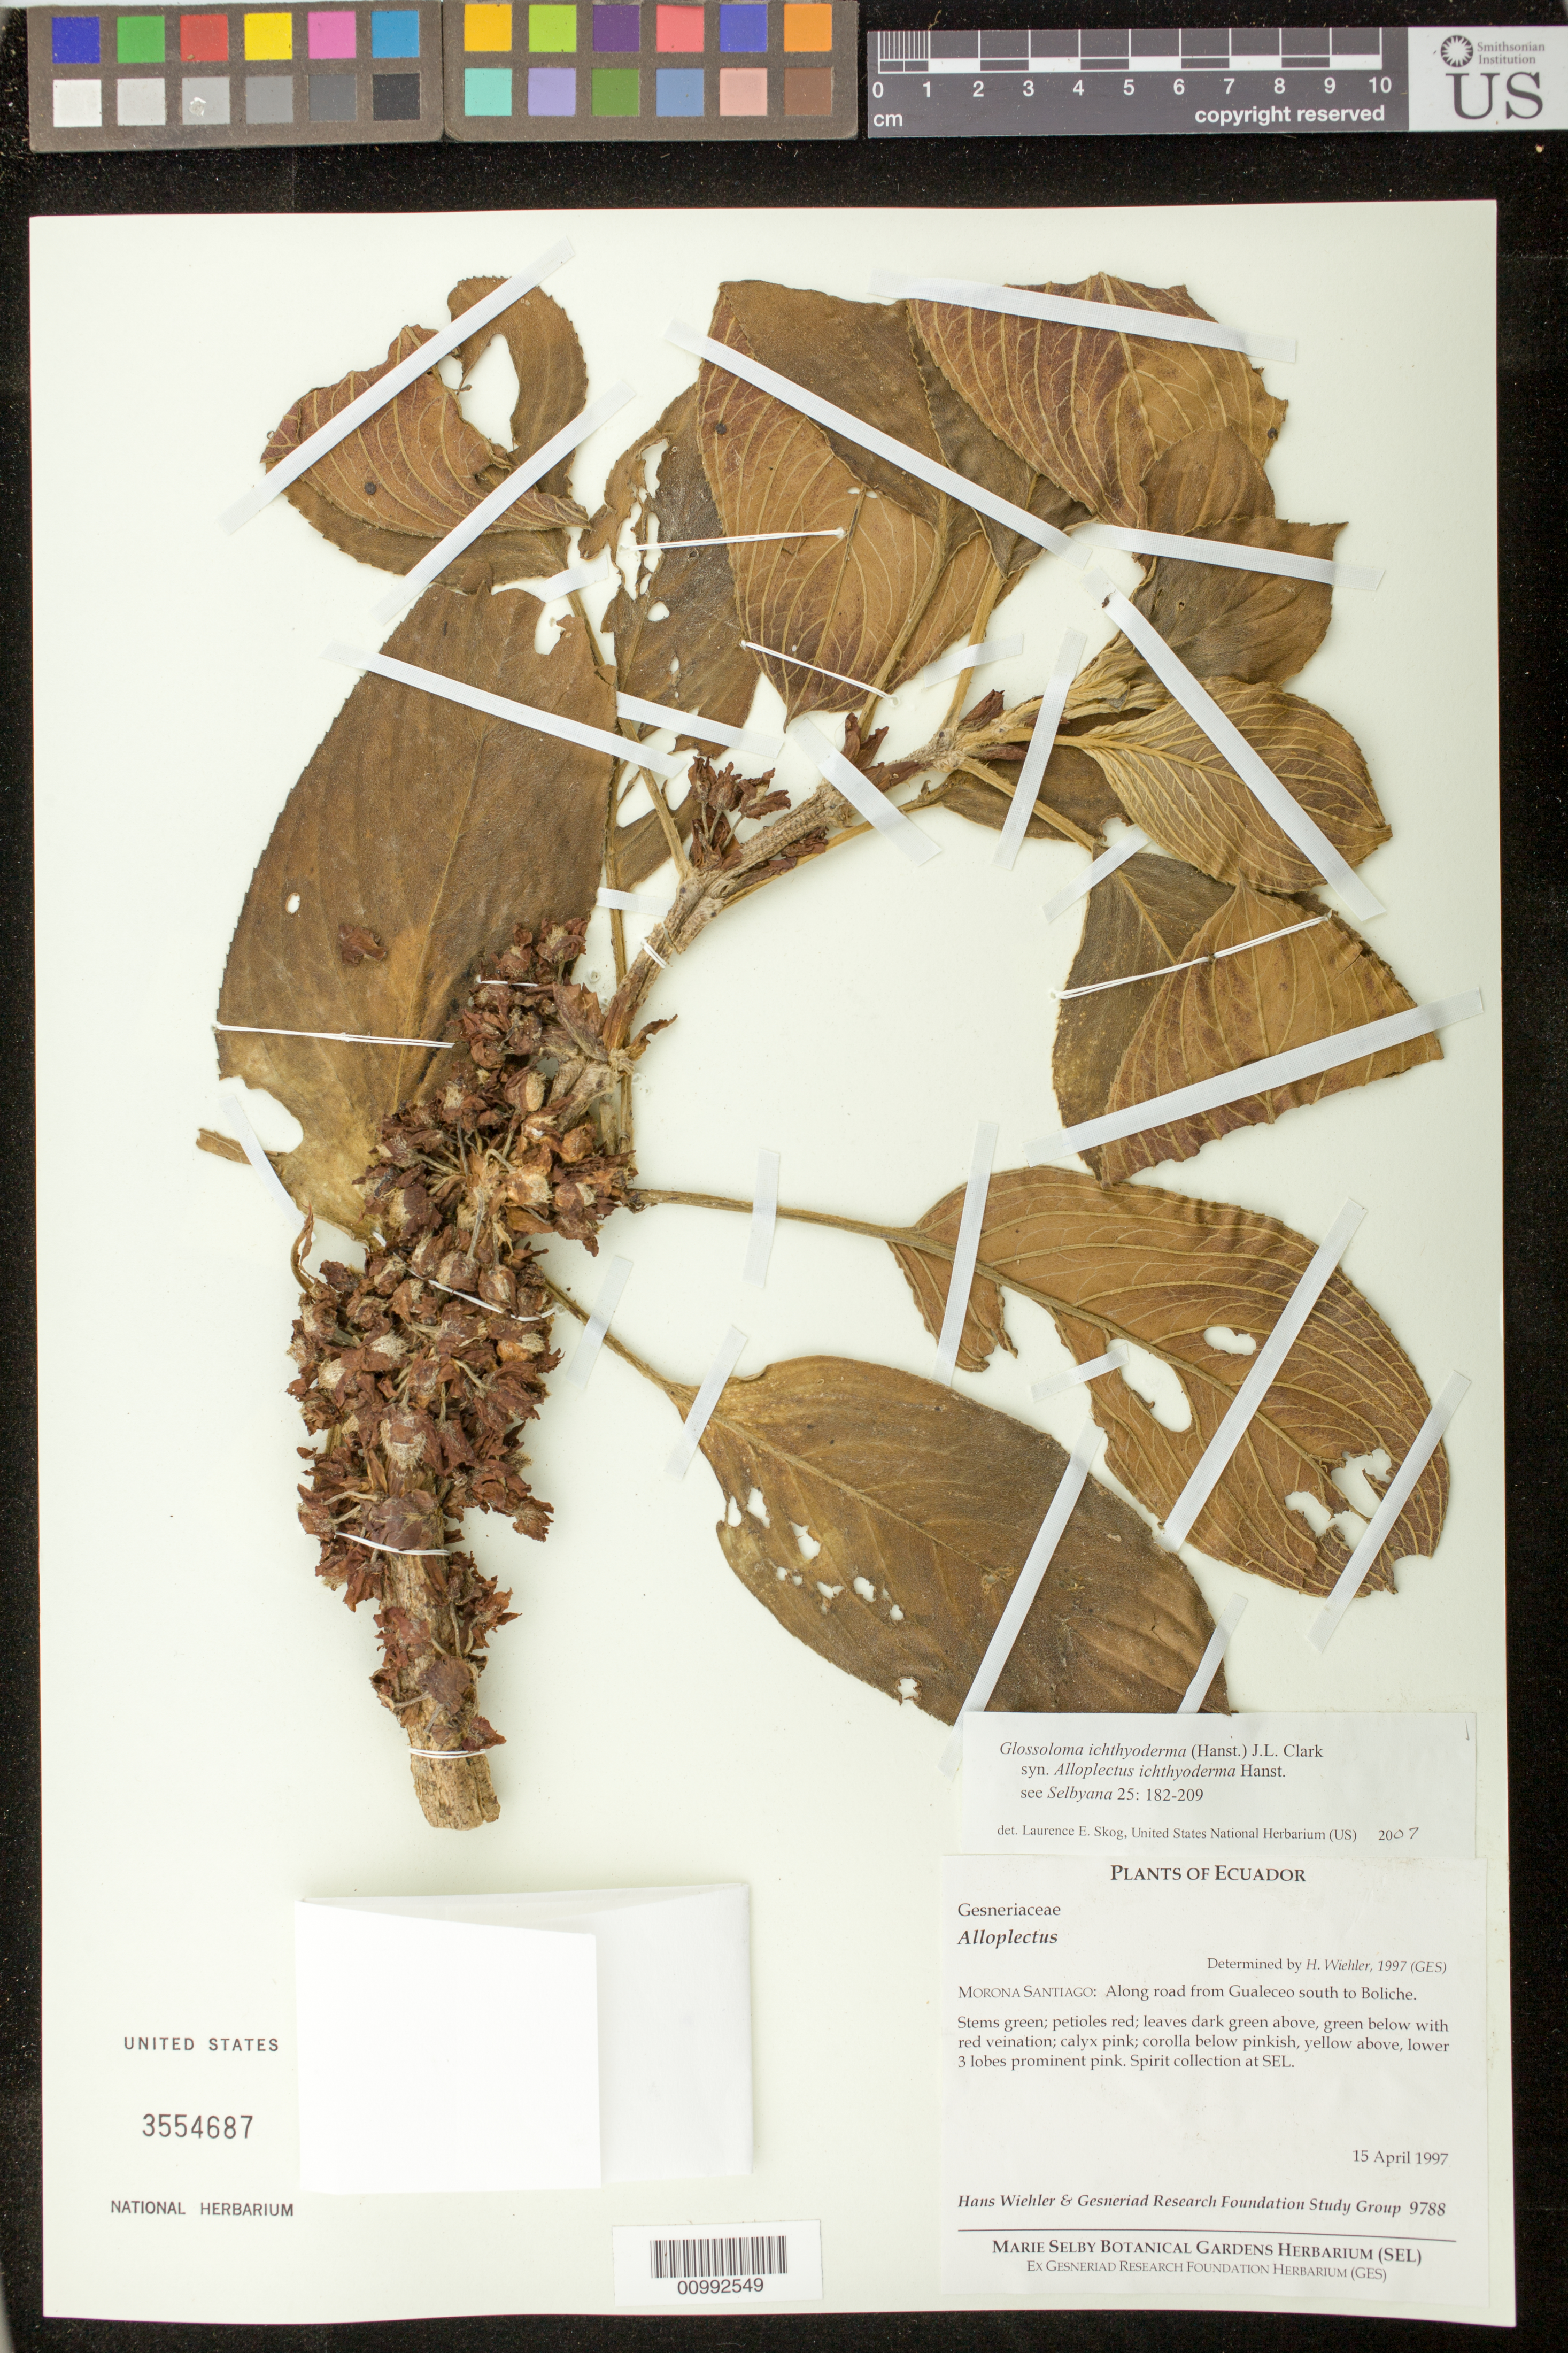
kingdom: Plantae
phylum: Tracheophyta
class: Magnoliopsida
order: Lamiales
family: Gesneriaceae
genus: Glossoloma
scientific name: Glossoloma ichthyoderma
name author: (Hanst.) J.L. Clark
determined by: Skog, Laurence E.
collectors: H. J. Wiehler & GRF Study Group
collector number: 9788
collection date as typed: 15 Apr 1997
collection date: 1997-04-15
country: Ecuador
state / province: Morona-Santiago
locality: Morona-Santiago: along road from Gualeceo south to Boliche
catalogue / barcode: US 3554687